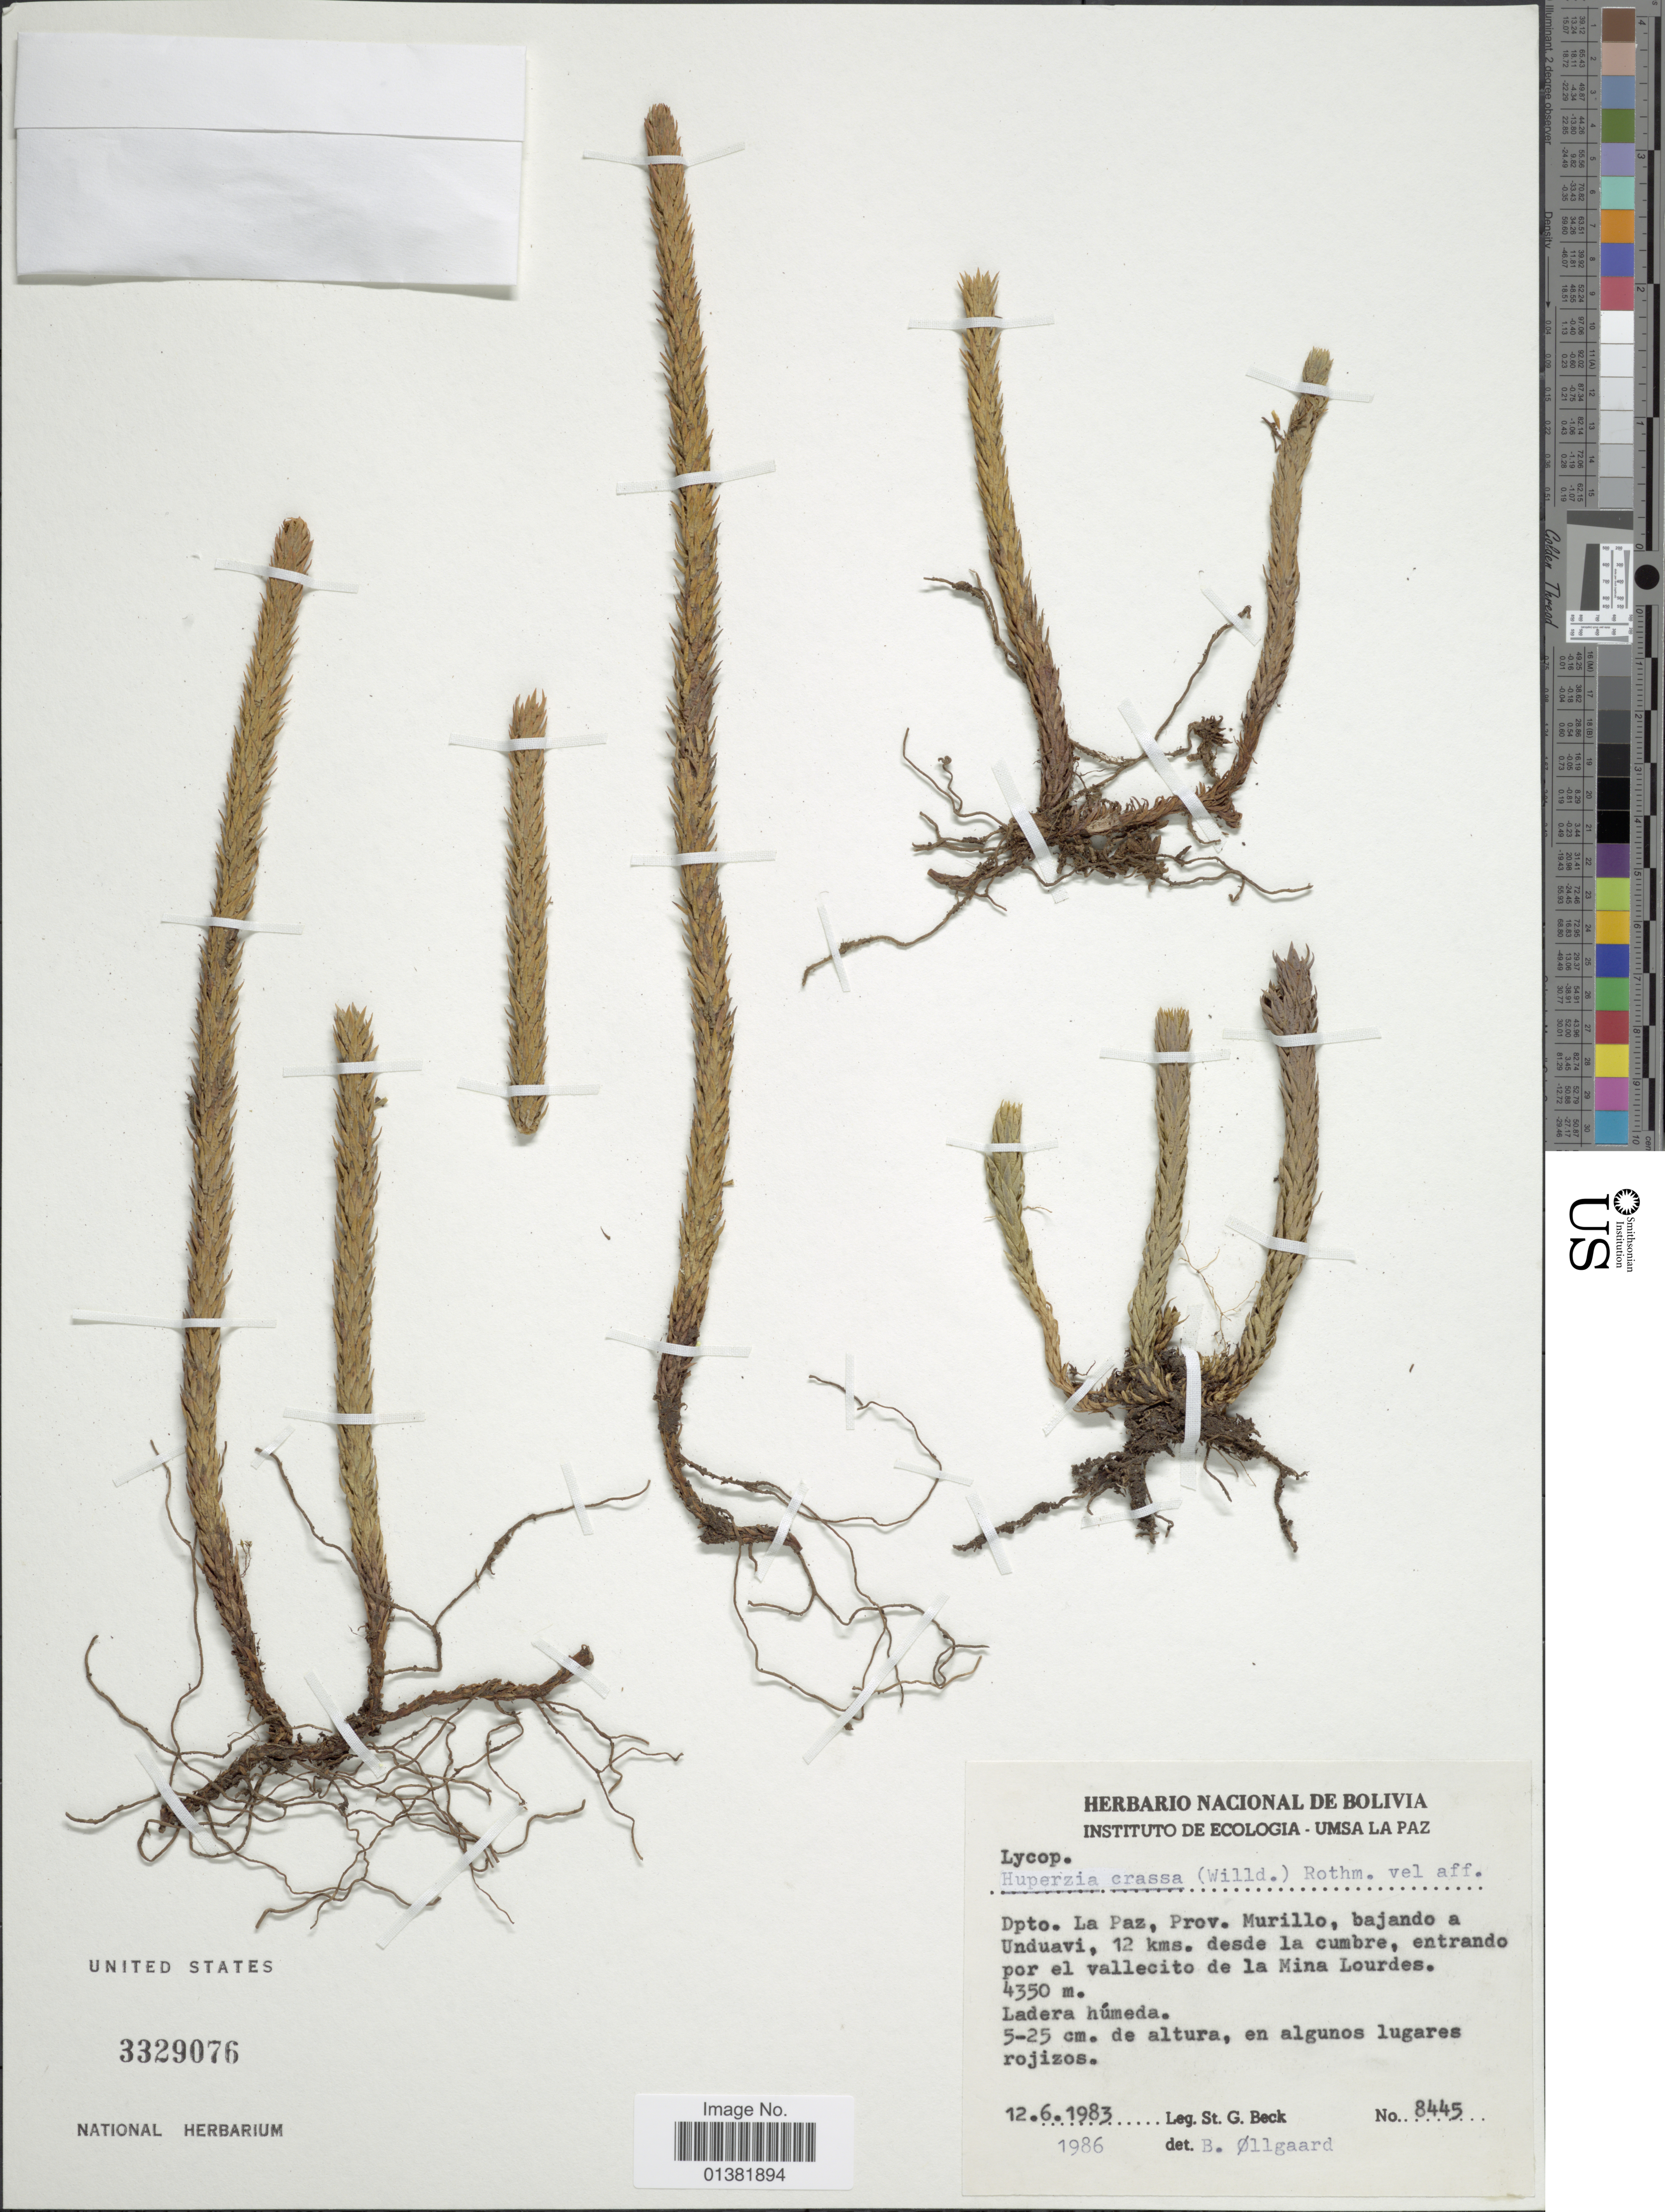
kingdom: Plantae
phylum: Tracheophyta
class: Lycopodiopsida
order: Lycopodiales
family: Lycopodiaceae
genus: Phlegmariurus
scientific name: Phlegmariurus crassus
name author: (Humb. & Bonpl. ex Willd.) B. Øllg.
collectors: S. G. Beck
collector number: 8445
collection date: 1983-06-12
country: Bolivia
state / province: La Paz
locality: Prov. Murillo, bajando a Unduavi, 12 kms. desde la cumbre, entrando por el vallecito de la Mina Lourdes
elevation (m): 4350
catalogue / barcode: US 3329076